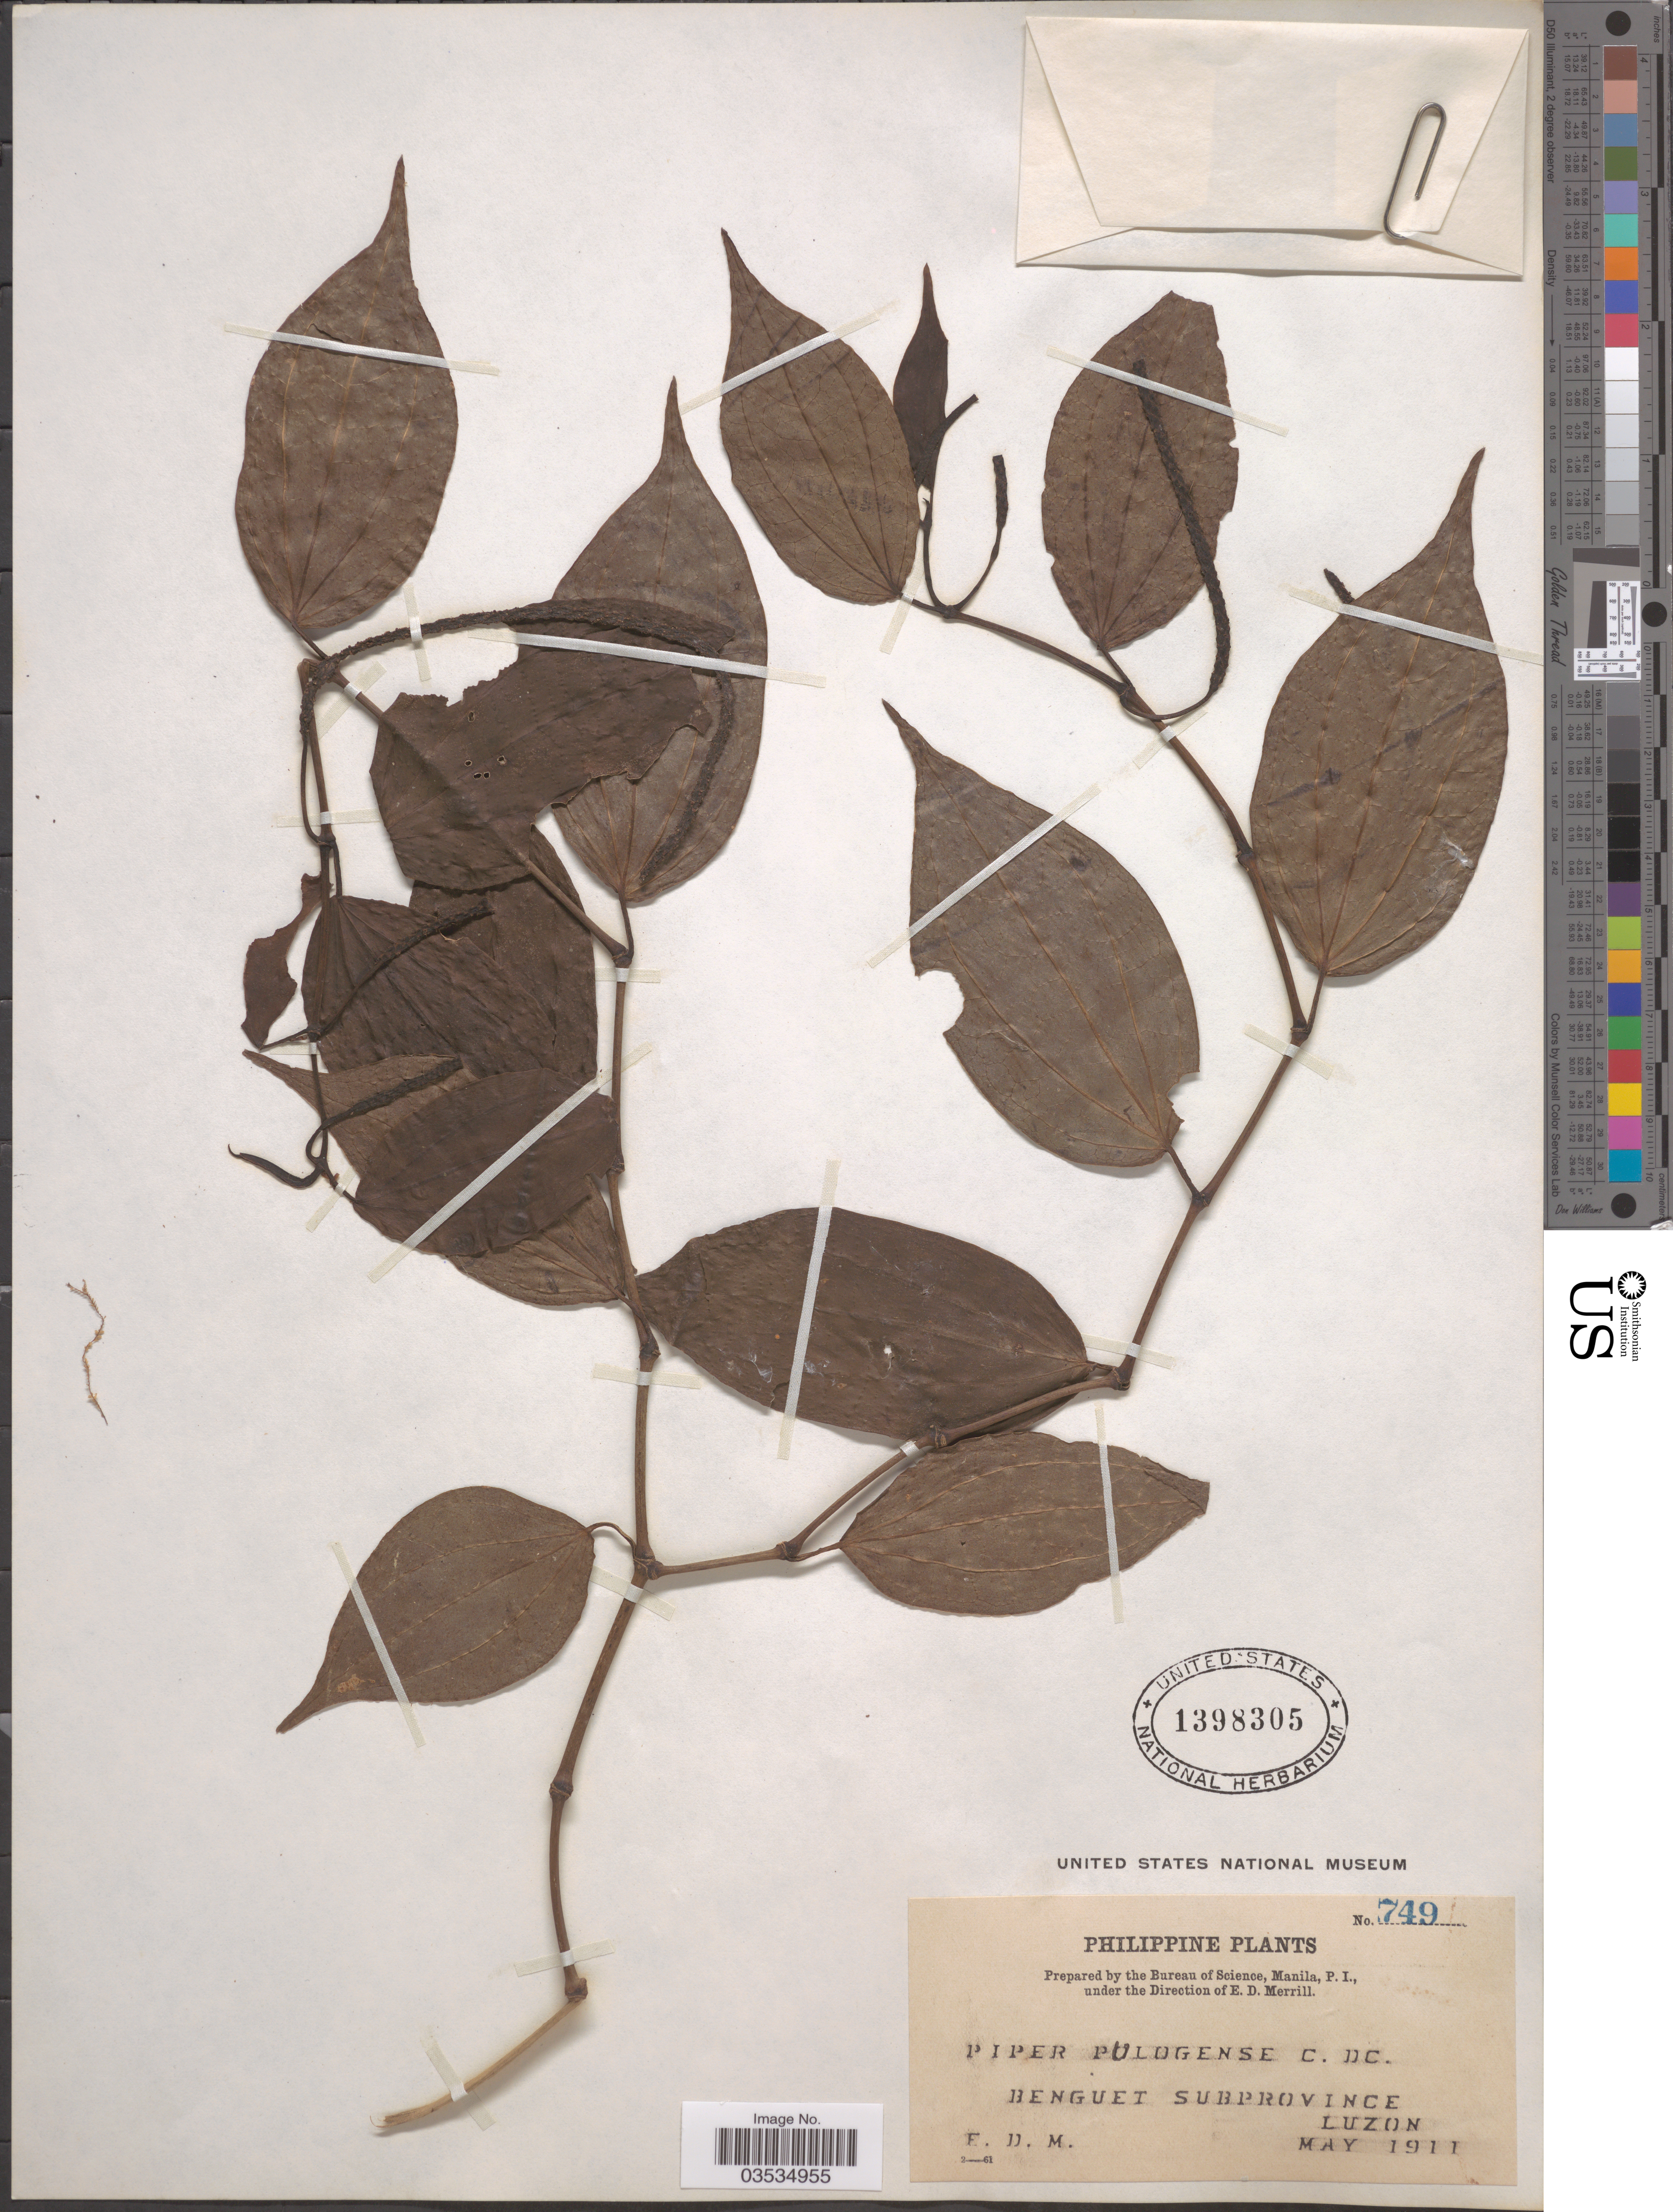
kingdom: Plantae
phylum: Tracheophyta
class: Magnoliopsida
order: Piperales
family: Piperaceae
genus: Piper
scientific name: Piper pulogense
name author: C. DC.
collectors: E. D. Merrill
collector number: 749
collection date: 1911-05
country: Philippines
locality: Benguet Subprovince. Luzon.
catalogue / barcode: US 1398305